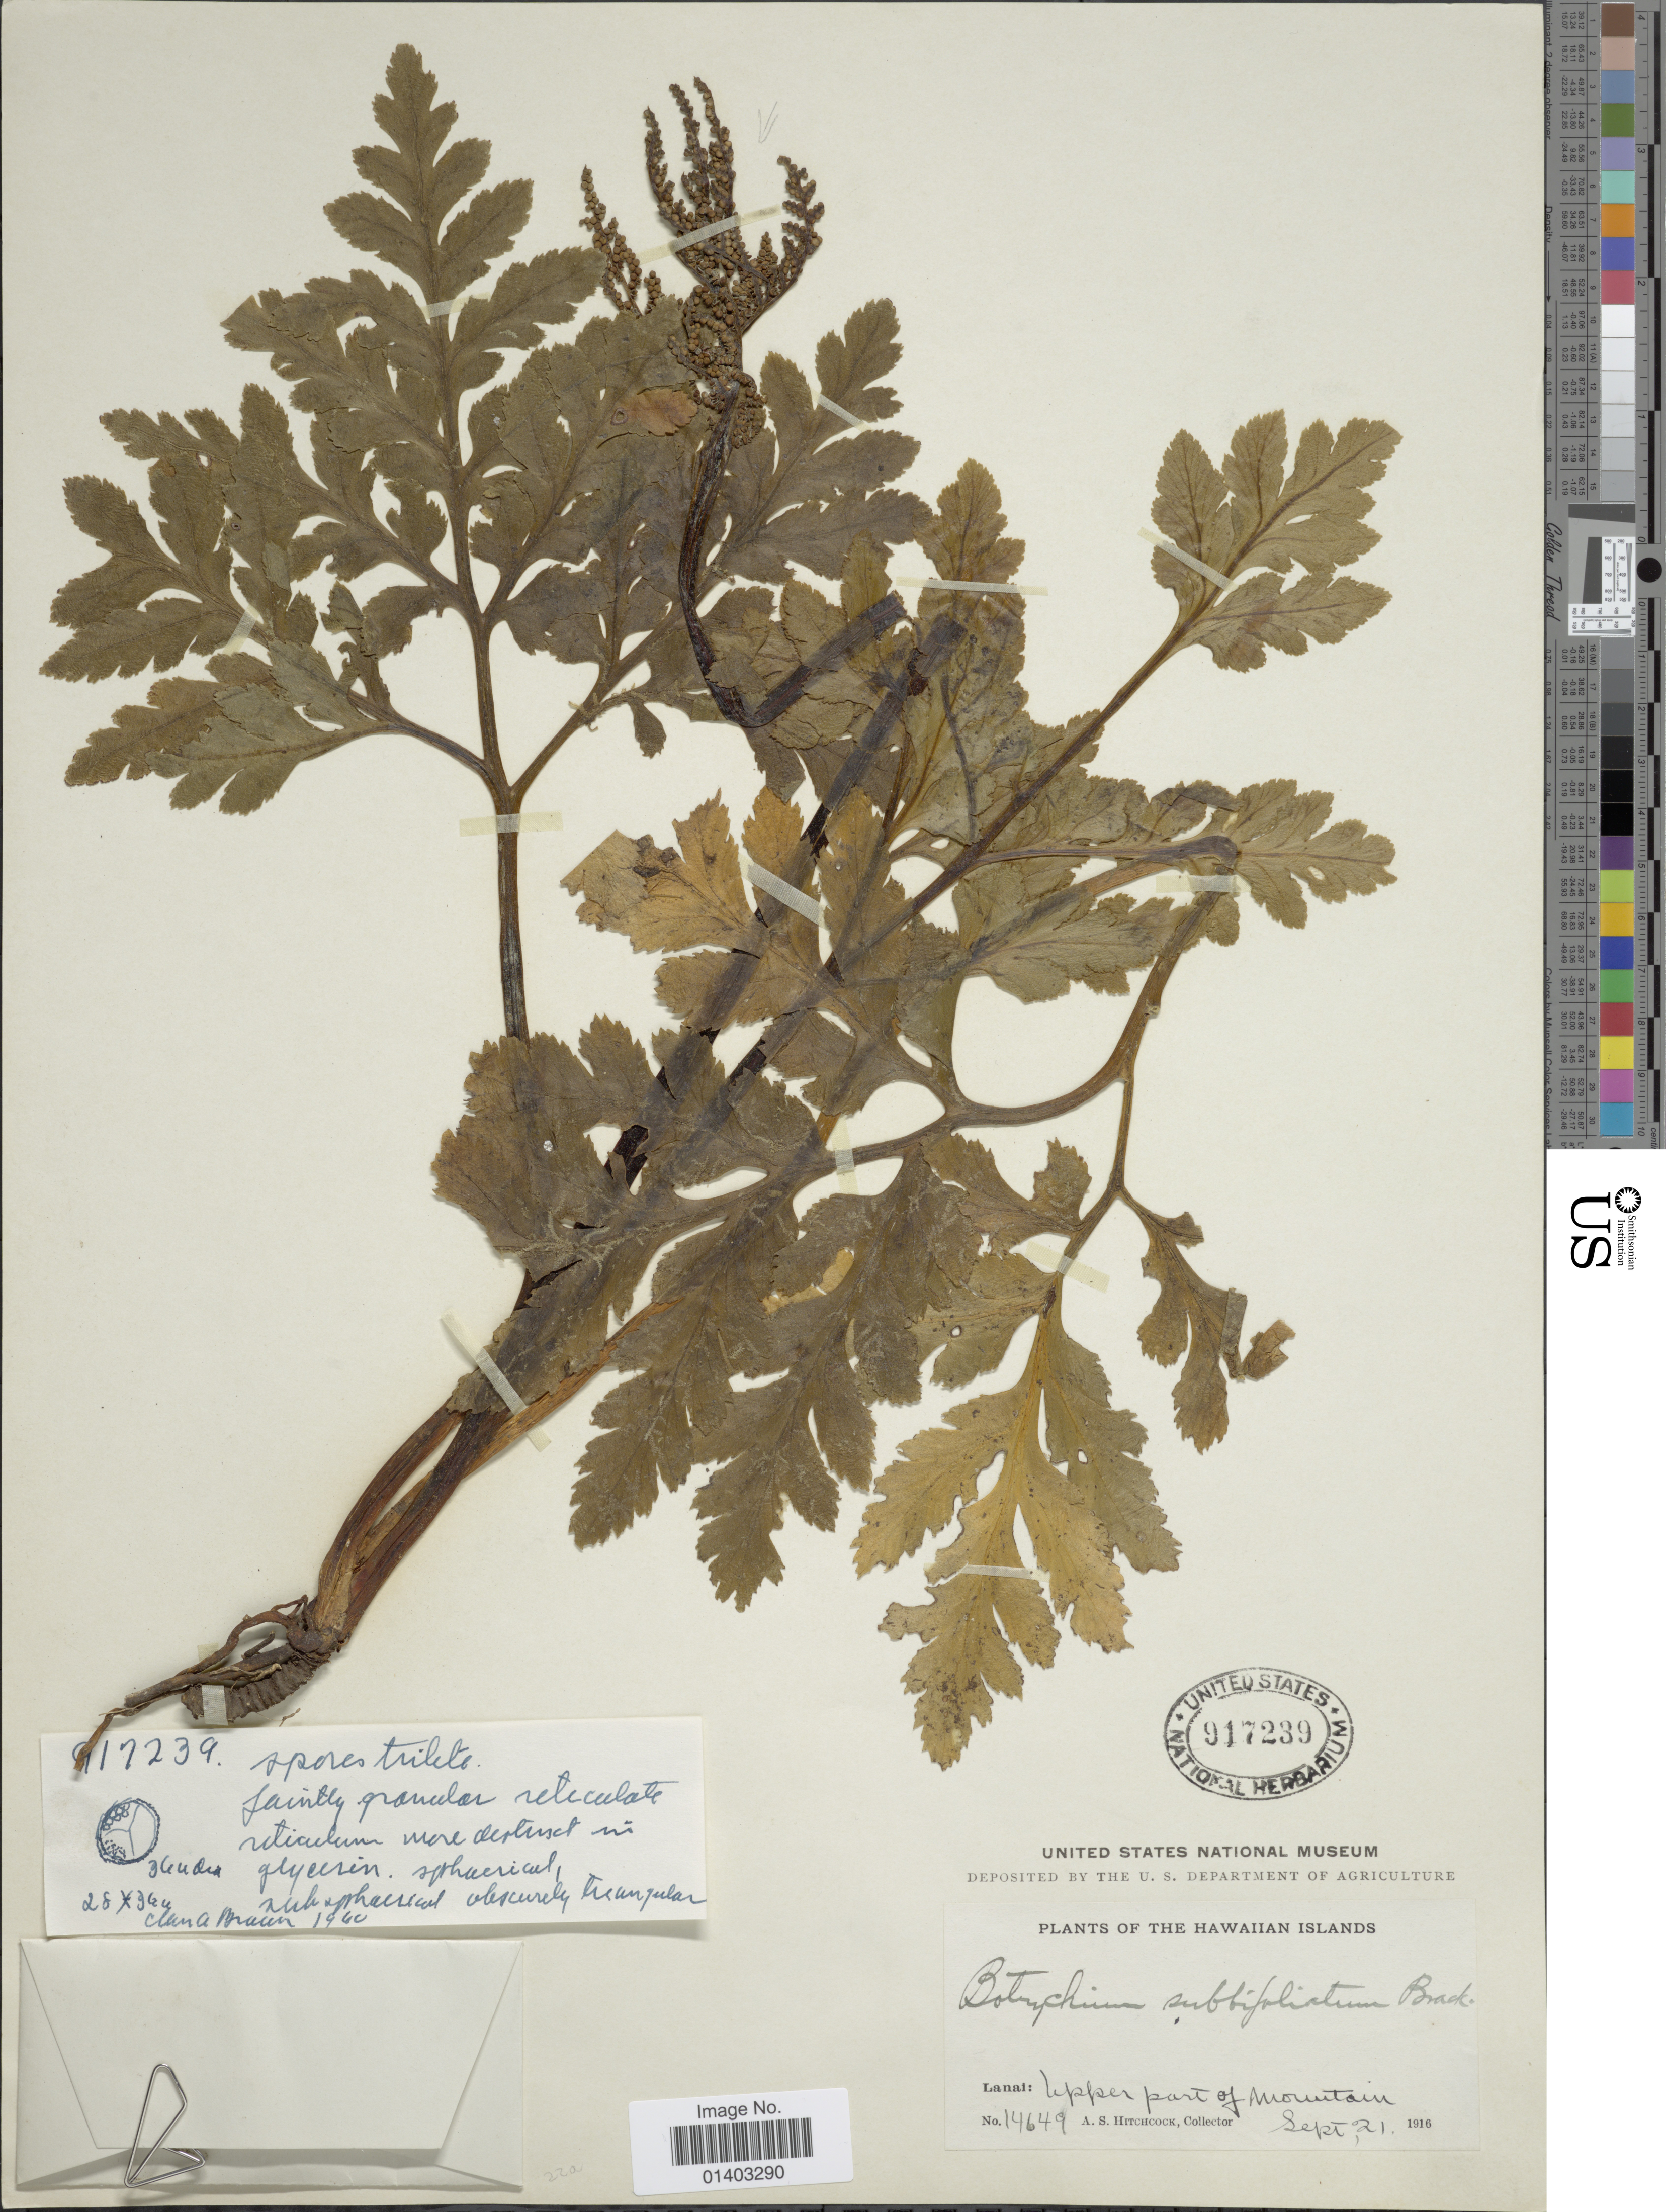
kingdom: Plantae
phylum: Tracheophyta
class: Polypodiopsida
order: Ophioglossales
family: Ophioglossaceae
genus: Botrychium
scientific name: Botrychium subbifoliatum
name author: Brack. in Wilkes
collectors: A. S. Hitchcock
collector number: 14649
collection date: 1916-09-21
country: United States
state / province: Hawaii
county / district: Hawaii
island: Lana'i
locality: Hawaiian Islands, Lanai: Upper part of mountain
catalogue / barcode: US 917239